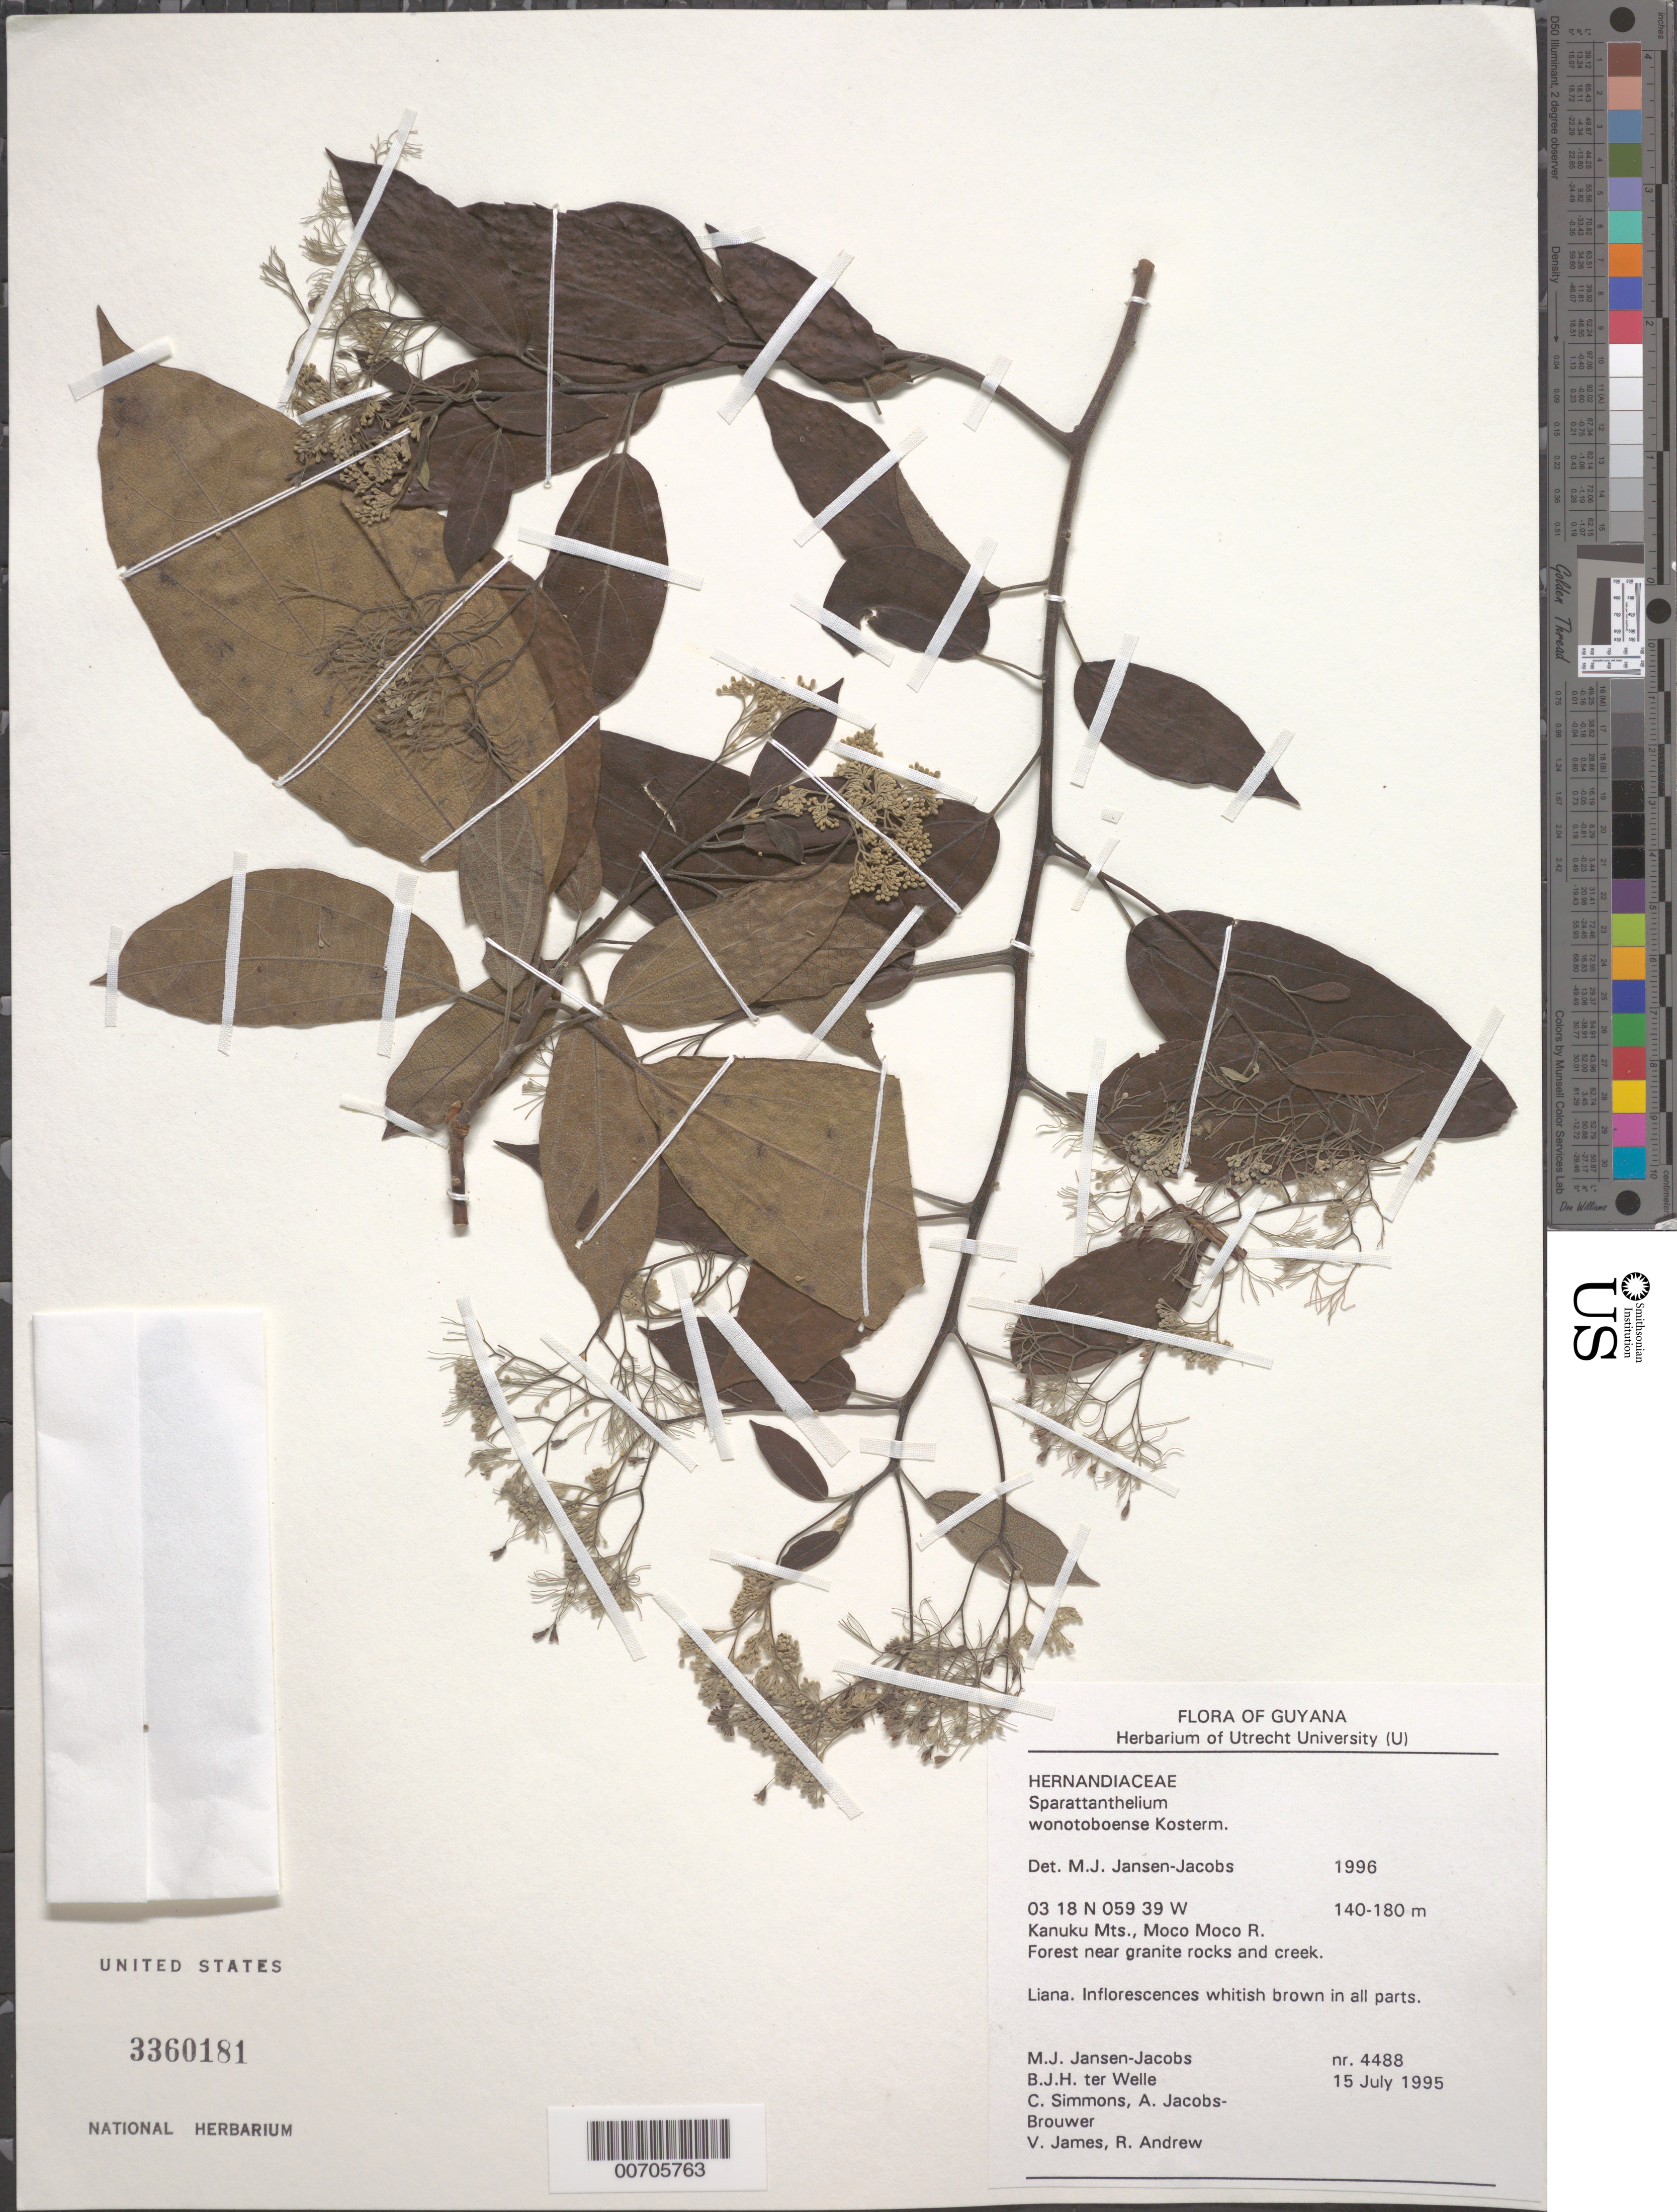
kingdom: Plantae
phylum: Tracheophyta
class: Magnoliopsida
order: Laurales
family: Hernandiaceae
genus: Sparattanthelium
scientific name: Sparattanthelium wonotoboense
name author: Kosterm.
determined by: Jansen-Jacobs, M. J., (U), Nationaal Herbarium Nederland, Utrecht University branch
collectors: M. J. Jansen-Jacobs, B. Welle, C. Simmons, A. Jacobs-Brouwer, V. James & R. Andrew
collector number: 4488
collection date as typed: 15-Jul-95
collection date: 1995-07-15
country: Guyana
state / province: U. Takutu-U. Essequibo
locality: Moco Moco River, Kanuku Mts.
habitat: Forest near granite rocks and creek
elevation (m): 140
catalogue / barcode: US 3360181